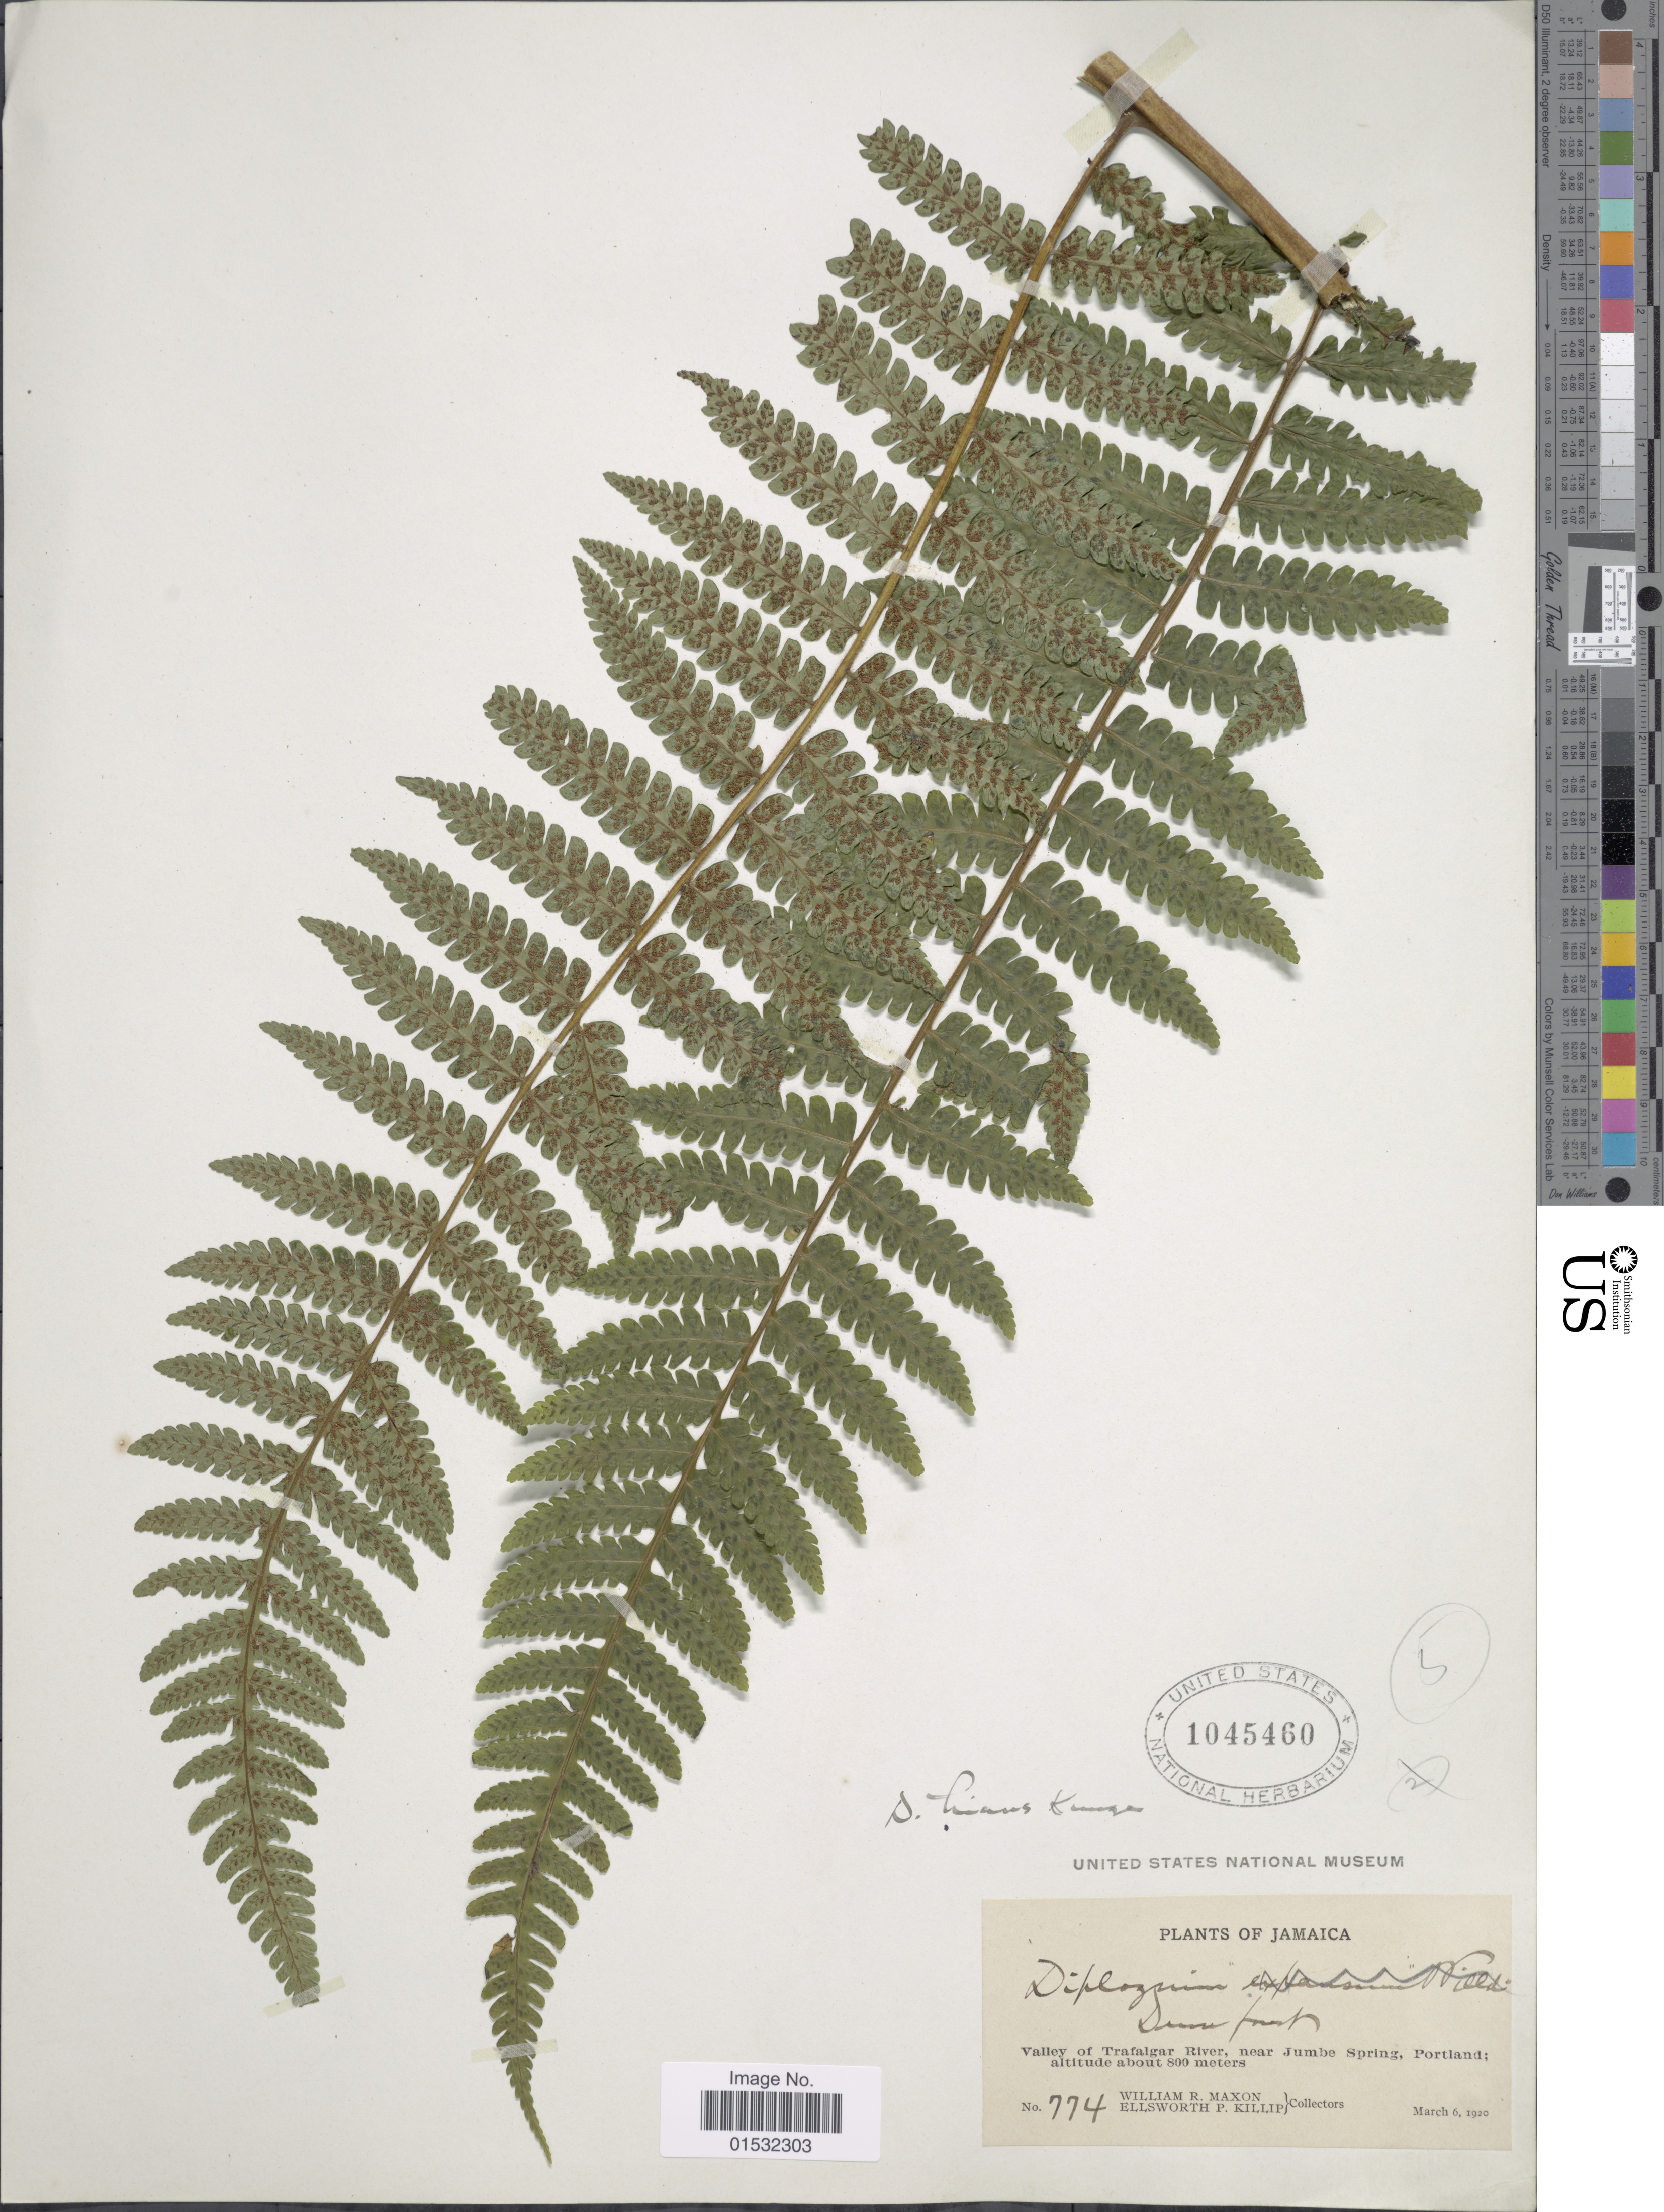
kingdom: Plantae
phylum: Tracheophyta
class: Polypodiopsida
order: Polypodiales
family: Athyriaceae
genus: Diplazium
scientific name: Diplazium fuertesii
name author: Brause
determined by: Sánchez, C.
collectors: W. R. Maxon & E. P. Killip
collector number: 774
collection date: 1920-03-06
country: Jamaica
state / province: Portland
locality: Valley of Trafalgar River, near Jumbe Spring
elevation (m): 800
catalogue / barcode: US 1045460